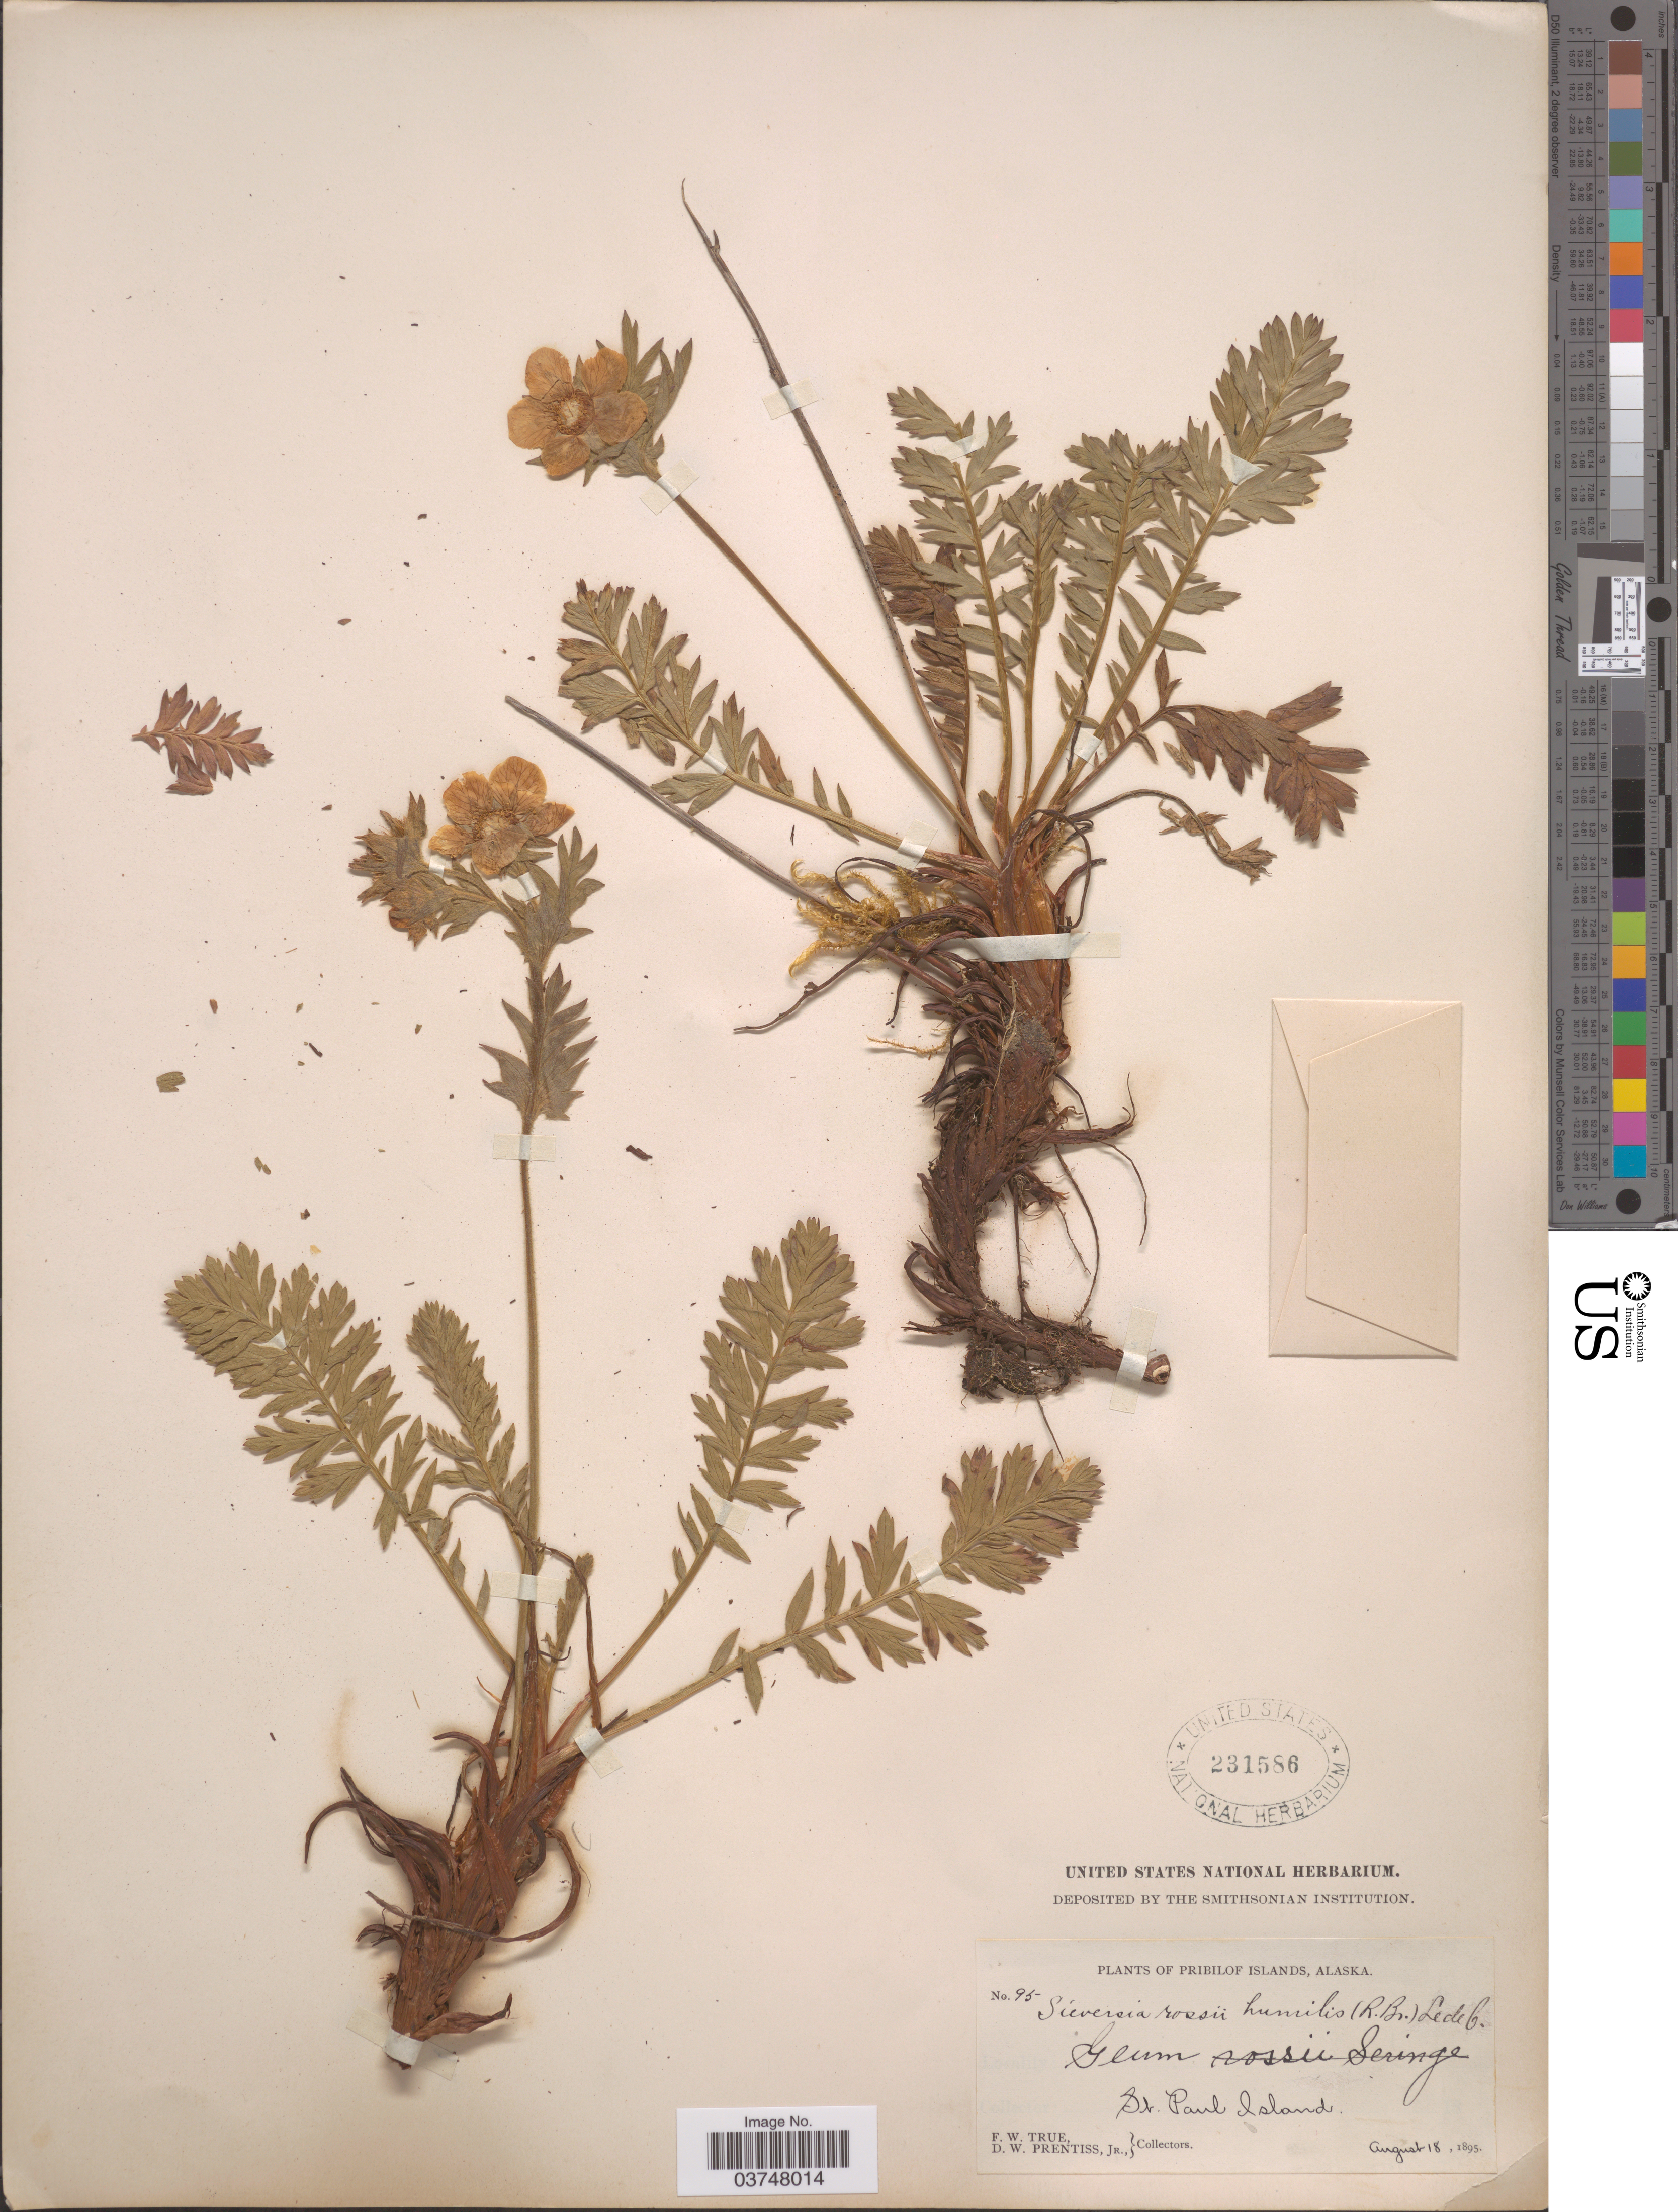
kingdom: Plantae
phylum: Tracheophyta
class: Magnoliopsida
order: Rosales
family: Rosaceae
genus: Geum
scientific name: Geum rossii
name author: (R. Br.) Ser.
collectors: F. True & D. Prentiss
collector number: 95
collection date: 1895-08-18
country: United States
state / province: Alaska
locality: Pribilof Islands. St. Paul Island.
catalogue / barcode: US 231586